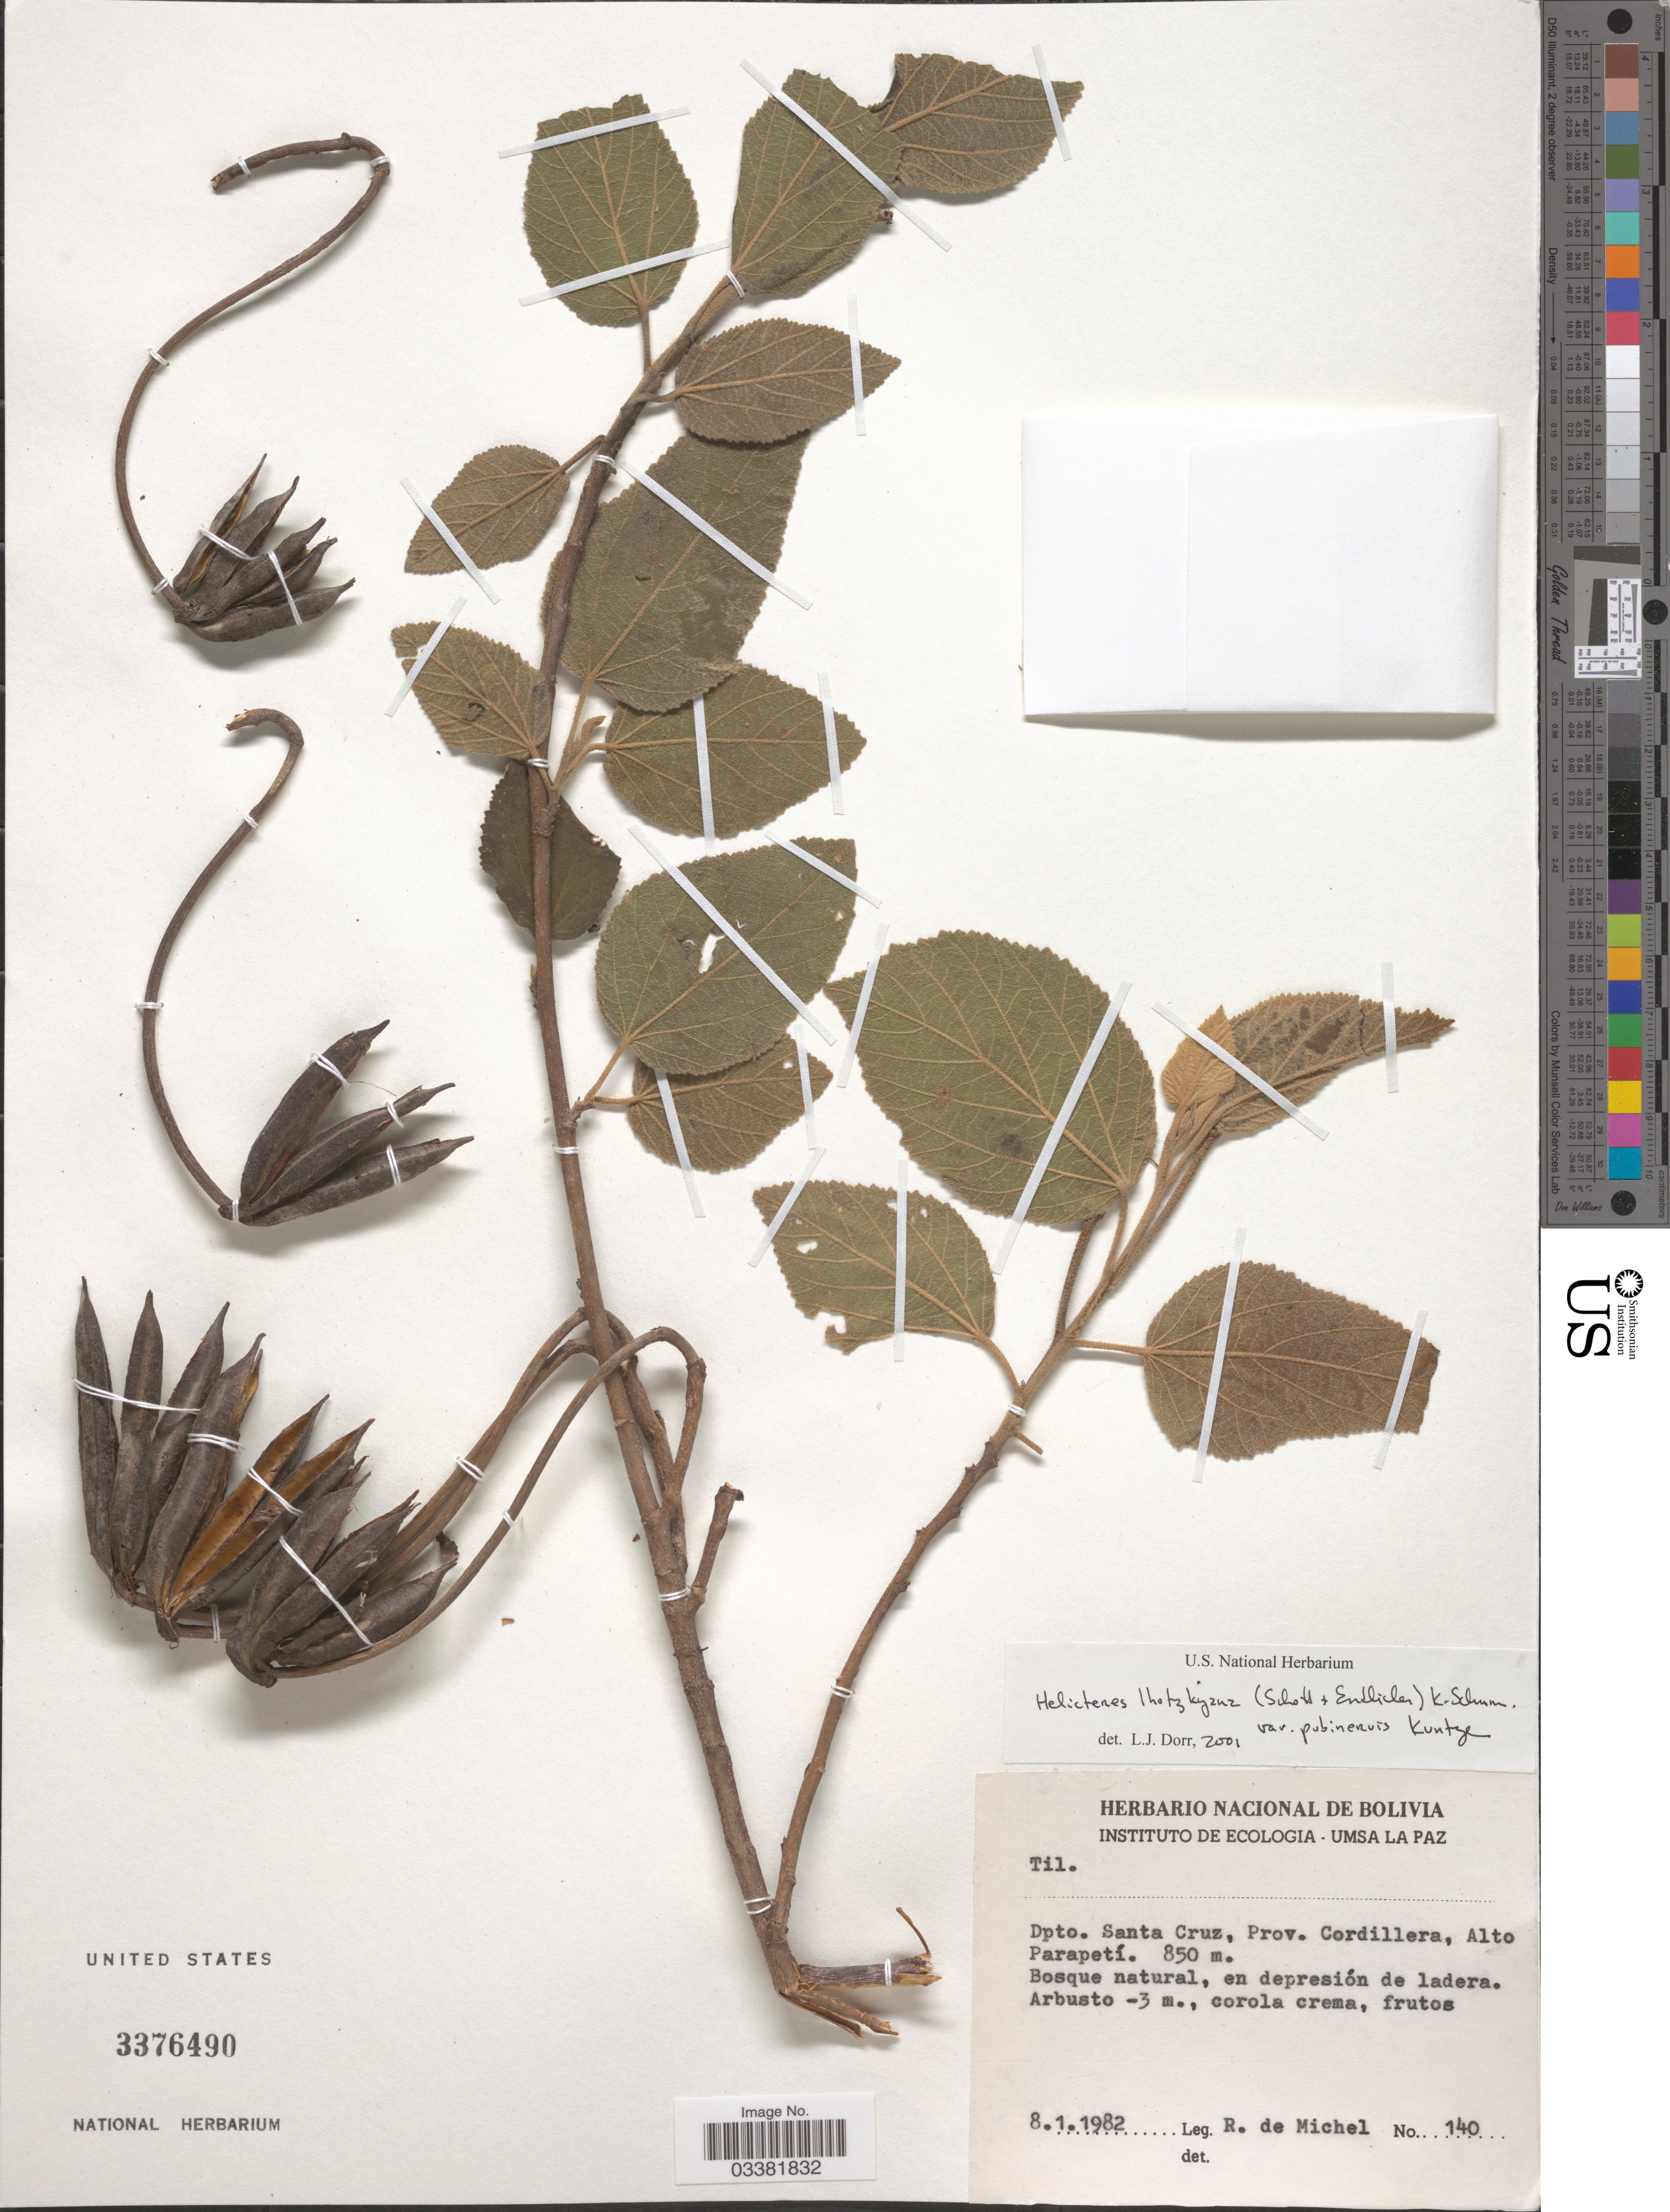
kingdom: Plantae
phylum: Tracheophyta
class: Magnoliopsida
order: Malvales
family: Malvaceae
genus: Helicteres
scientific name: Helicteres lhotzkyana var. pubinervis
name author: Kuntze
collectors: R. d. Michel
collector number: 140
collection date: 1982-01-08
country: Bolivia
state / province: Santa Cruz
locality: Dpto. Santa Curz, Prov. Cordillera, Alto Parapetí.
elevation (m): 850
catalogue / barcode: US 3376490